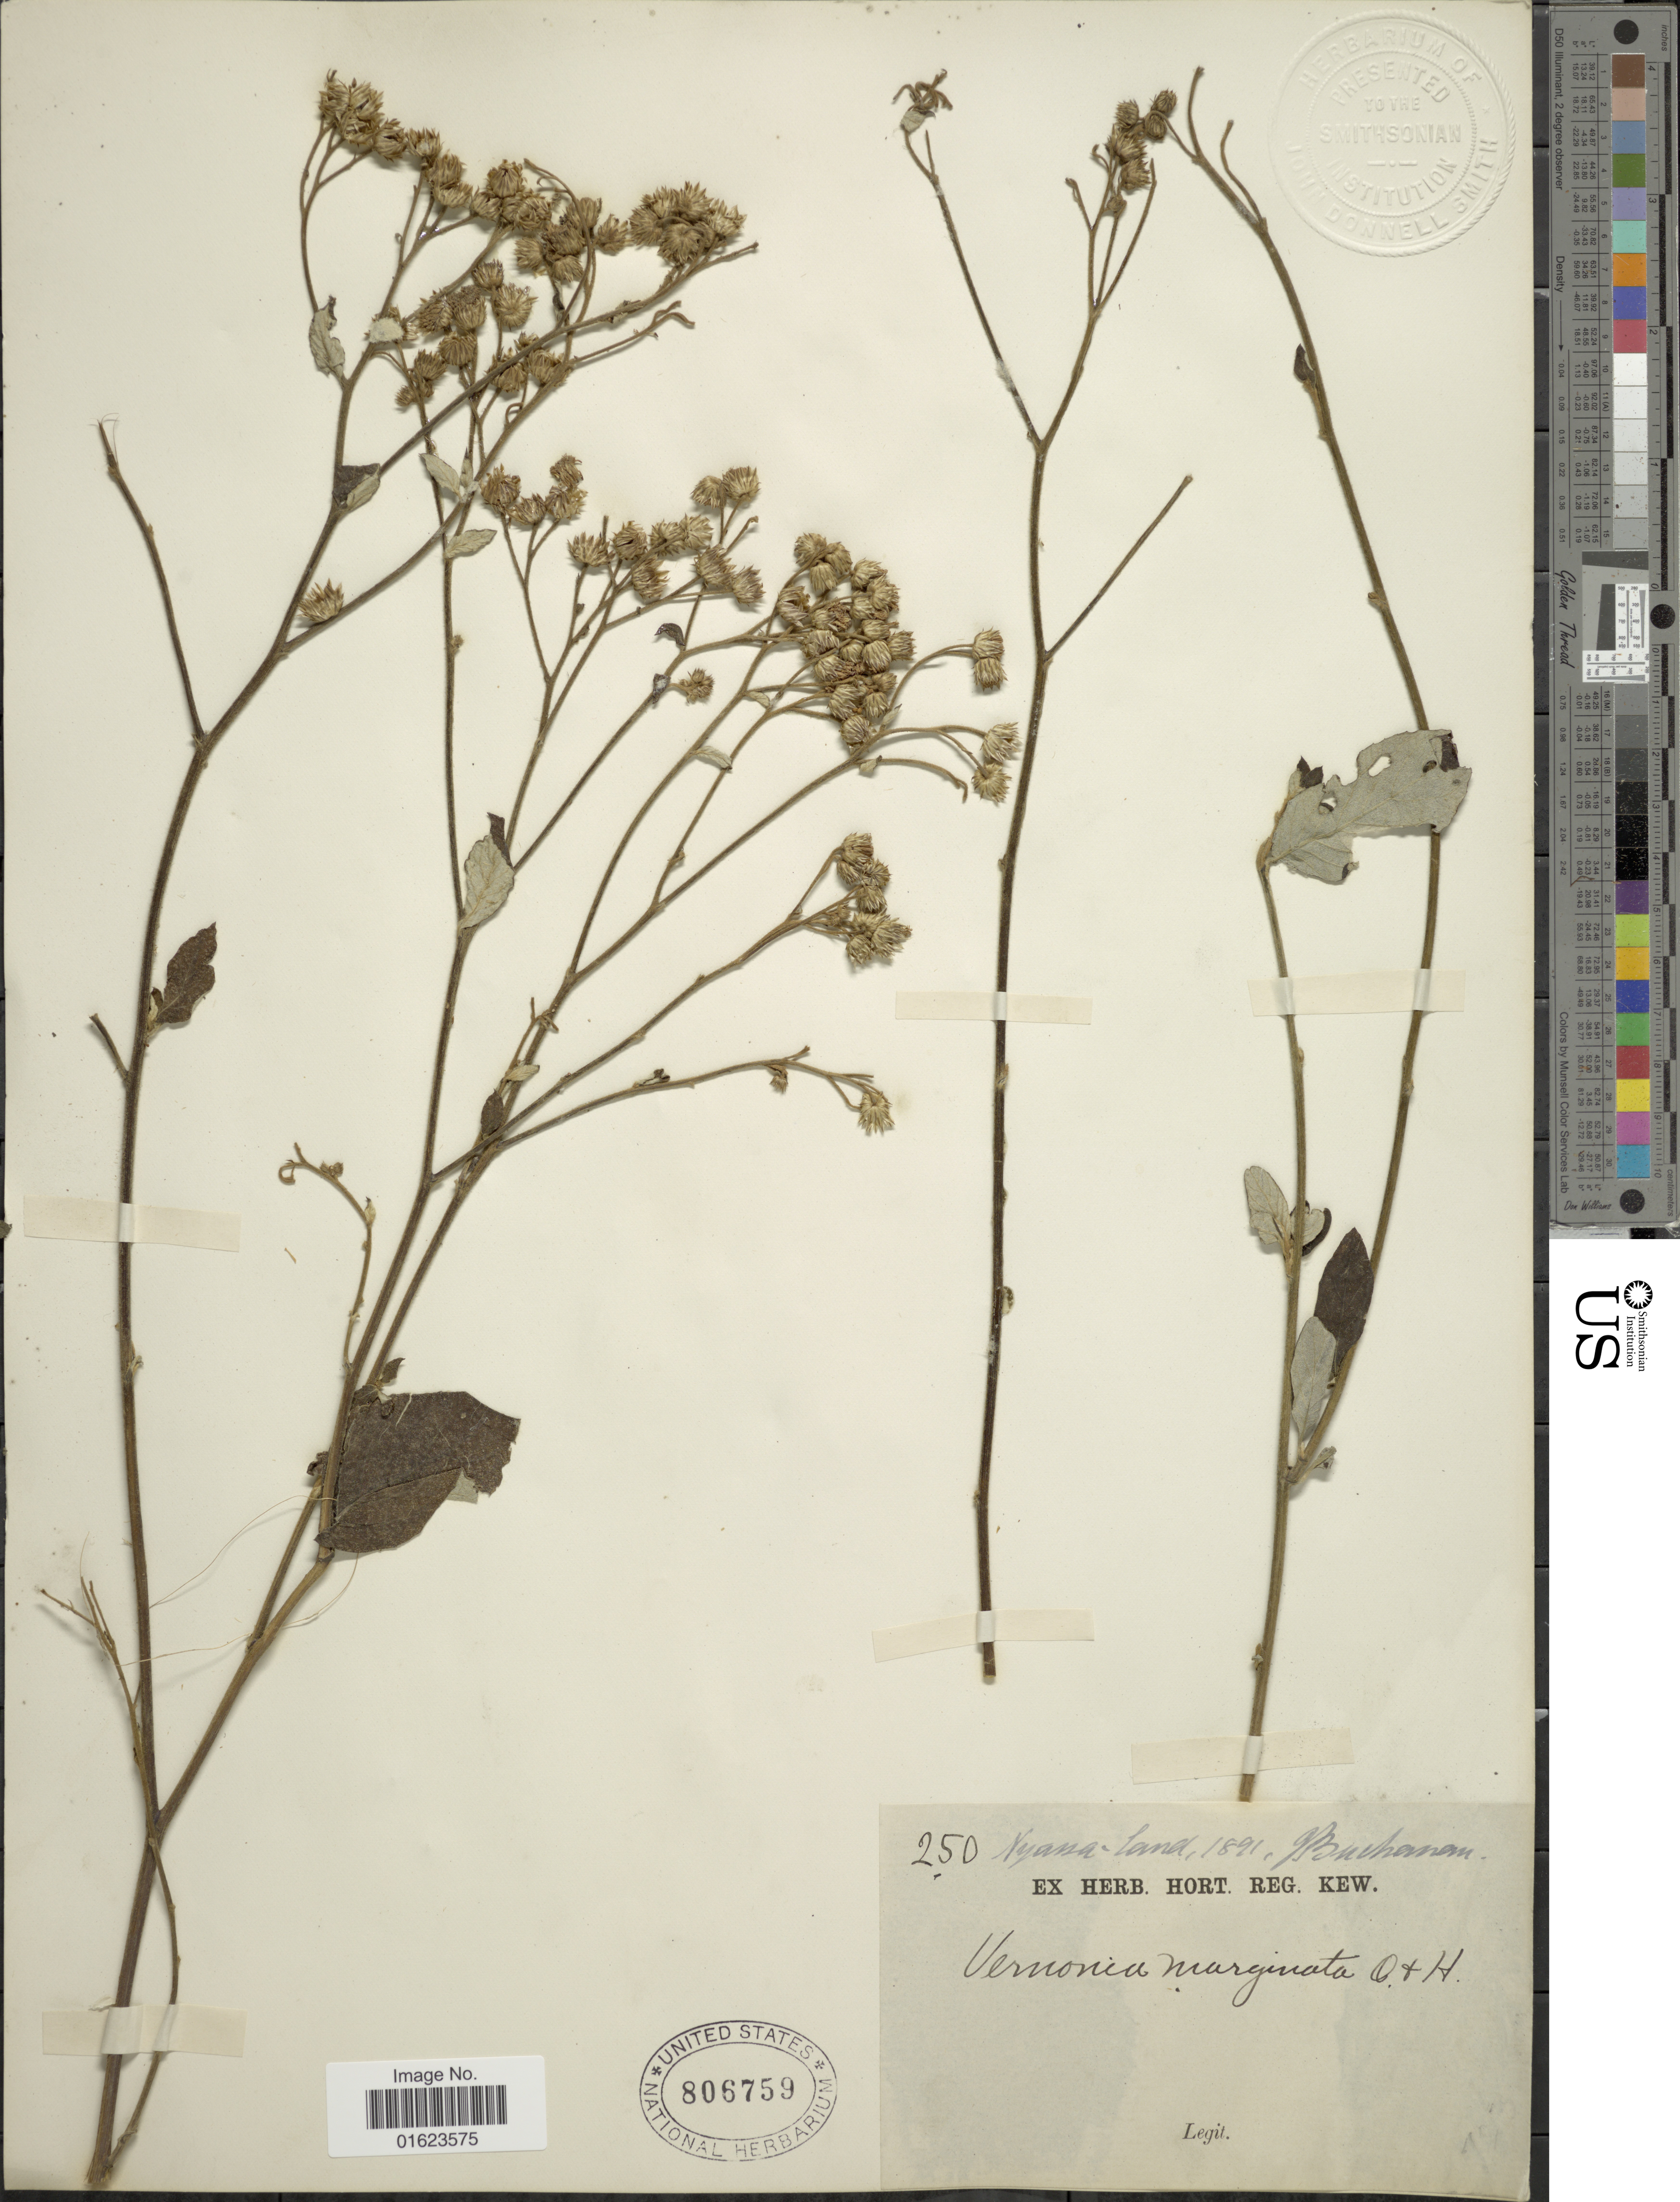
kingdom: Plantae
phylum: Tracheophyta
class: Magnoliopsida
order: Asterales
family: Asteraceae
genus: Bothriocline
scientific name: Bothriocline schimperi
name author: Oliv. & Hiern ex Benth.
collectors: Buchanan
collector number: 250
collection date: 1891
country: Malawi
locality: Nyasa-land.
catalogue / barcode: US 806759